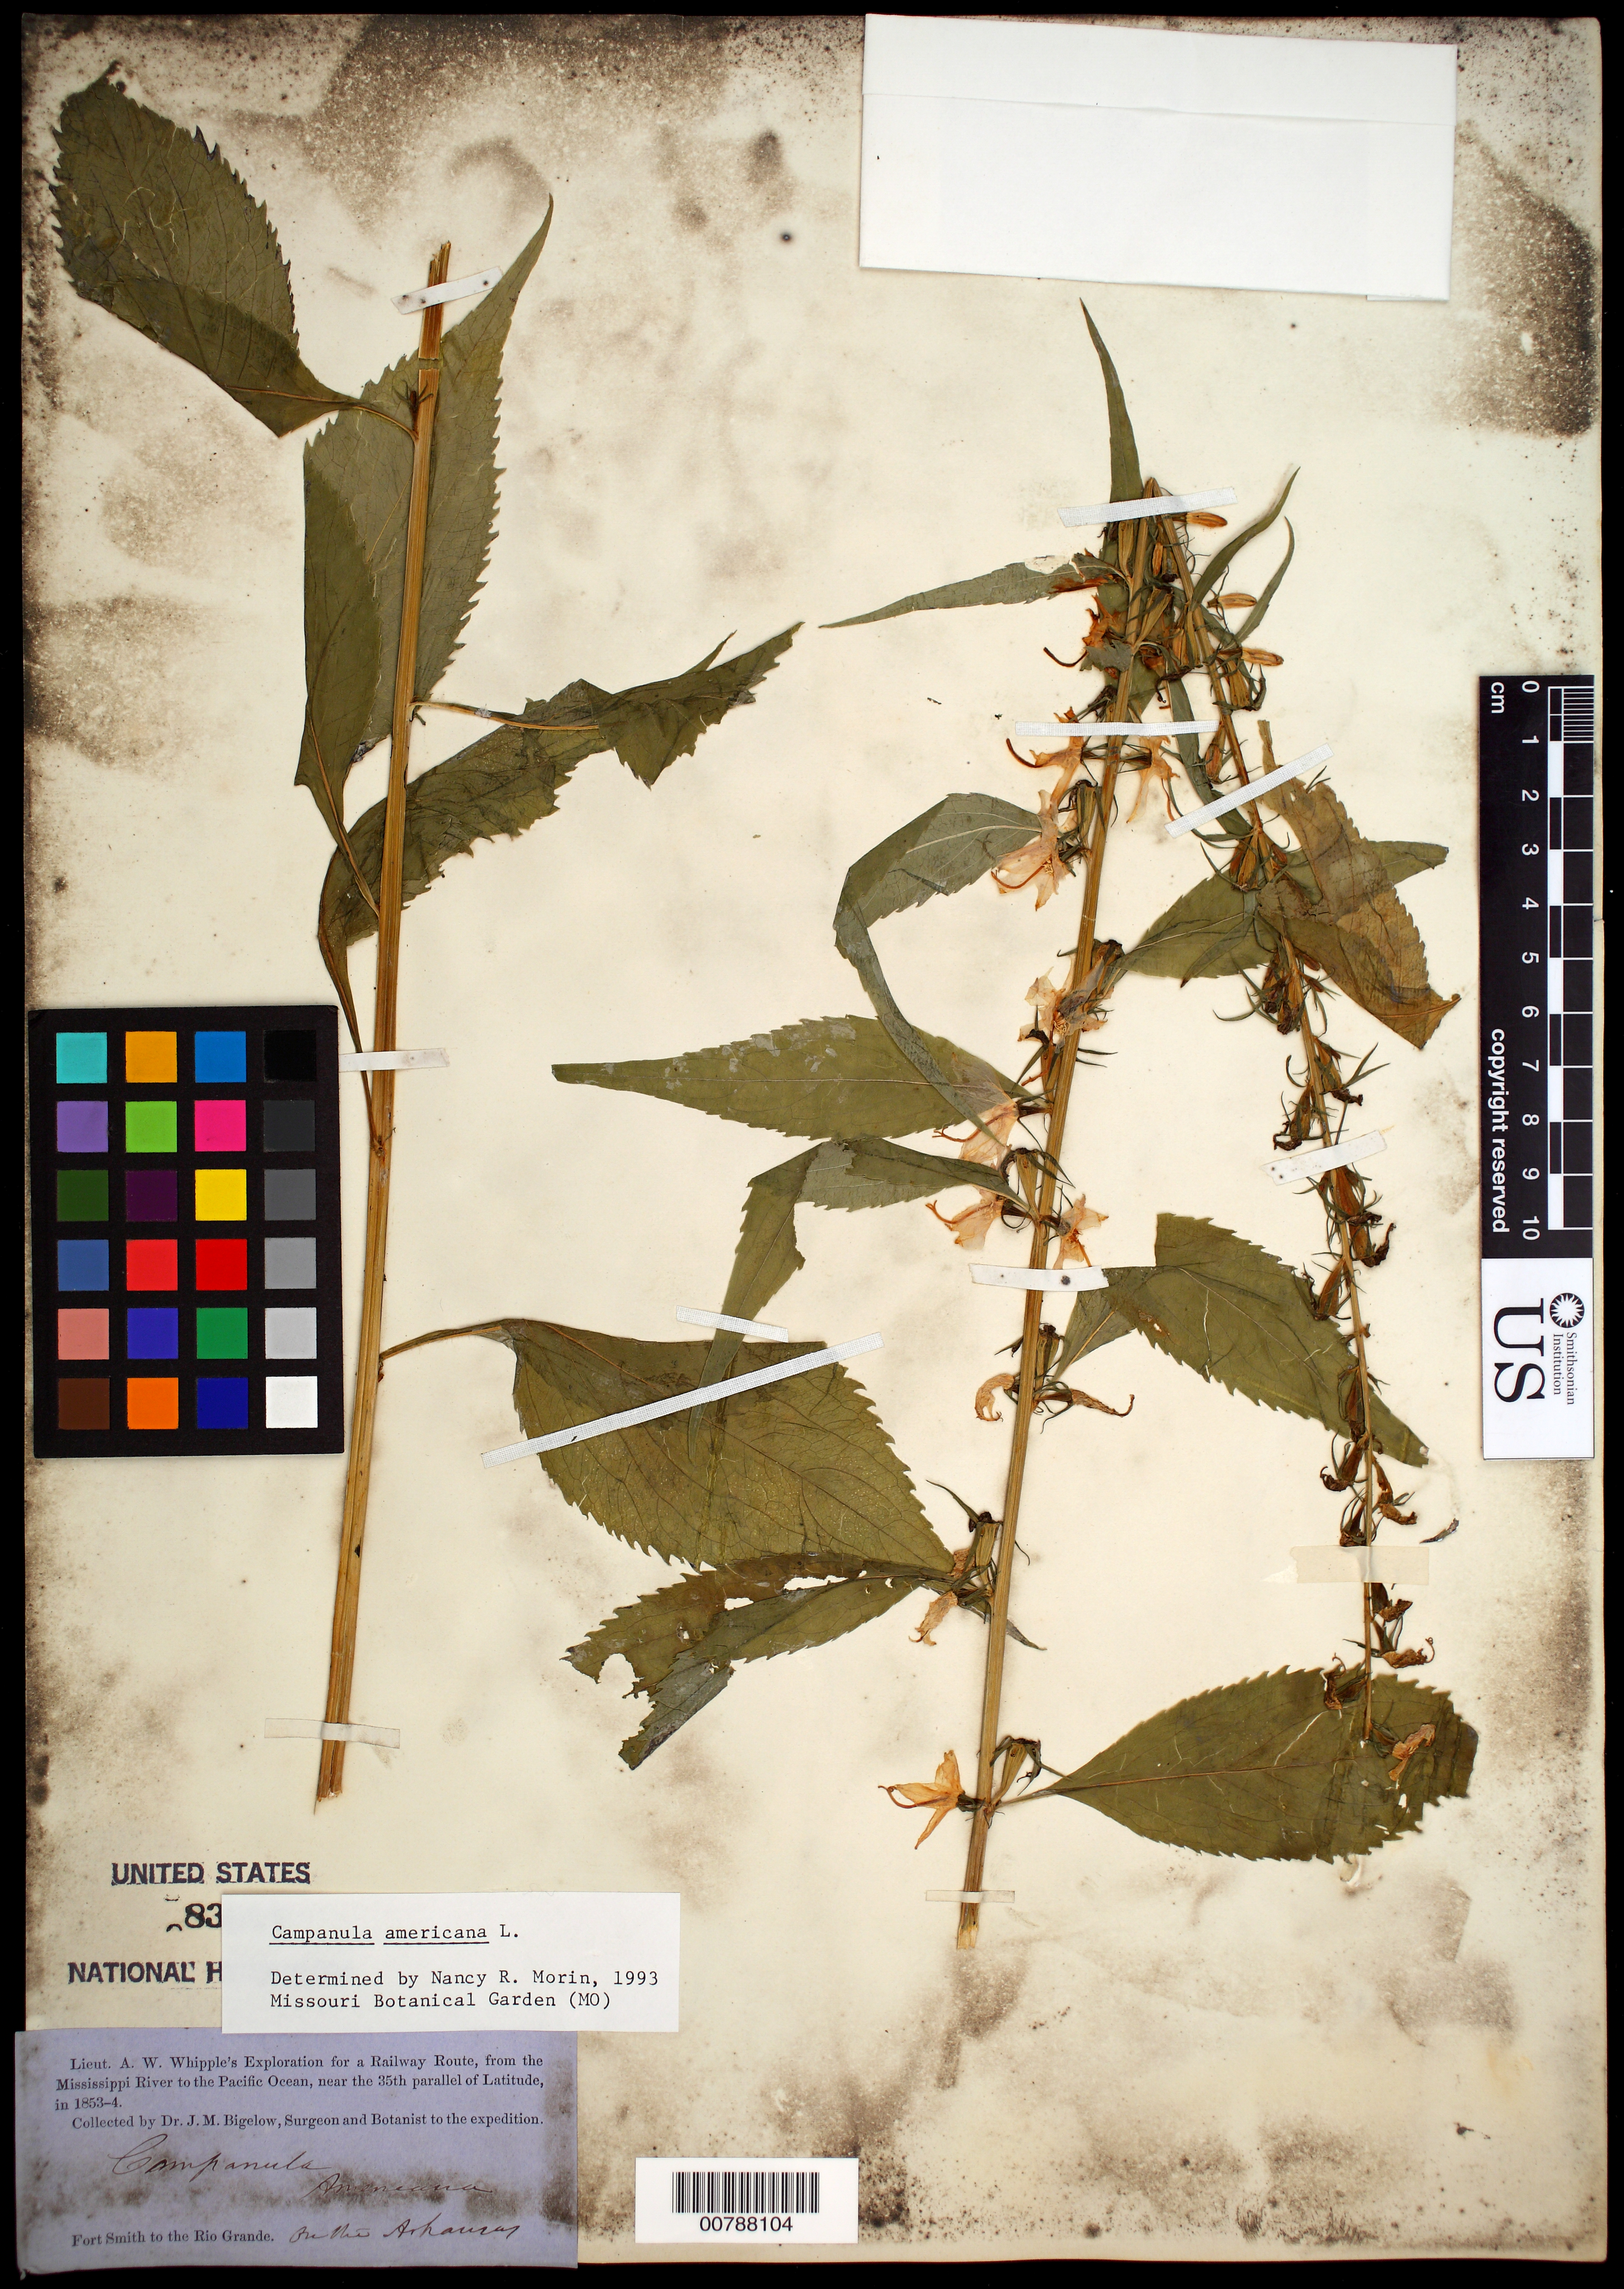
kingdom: Plantae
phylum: Tracheophyta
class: Magnoliopsida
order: Asterales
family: Campanulaceae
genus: Campanula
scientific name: Campanula americana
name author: L.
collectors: J. M. Bigelow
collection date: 1853/1854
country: United States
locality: Fort Smith to the Rio Grande. On the Arkansas.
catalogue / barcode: US 83012